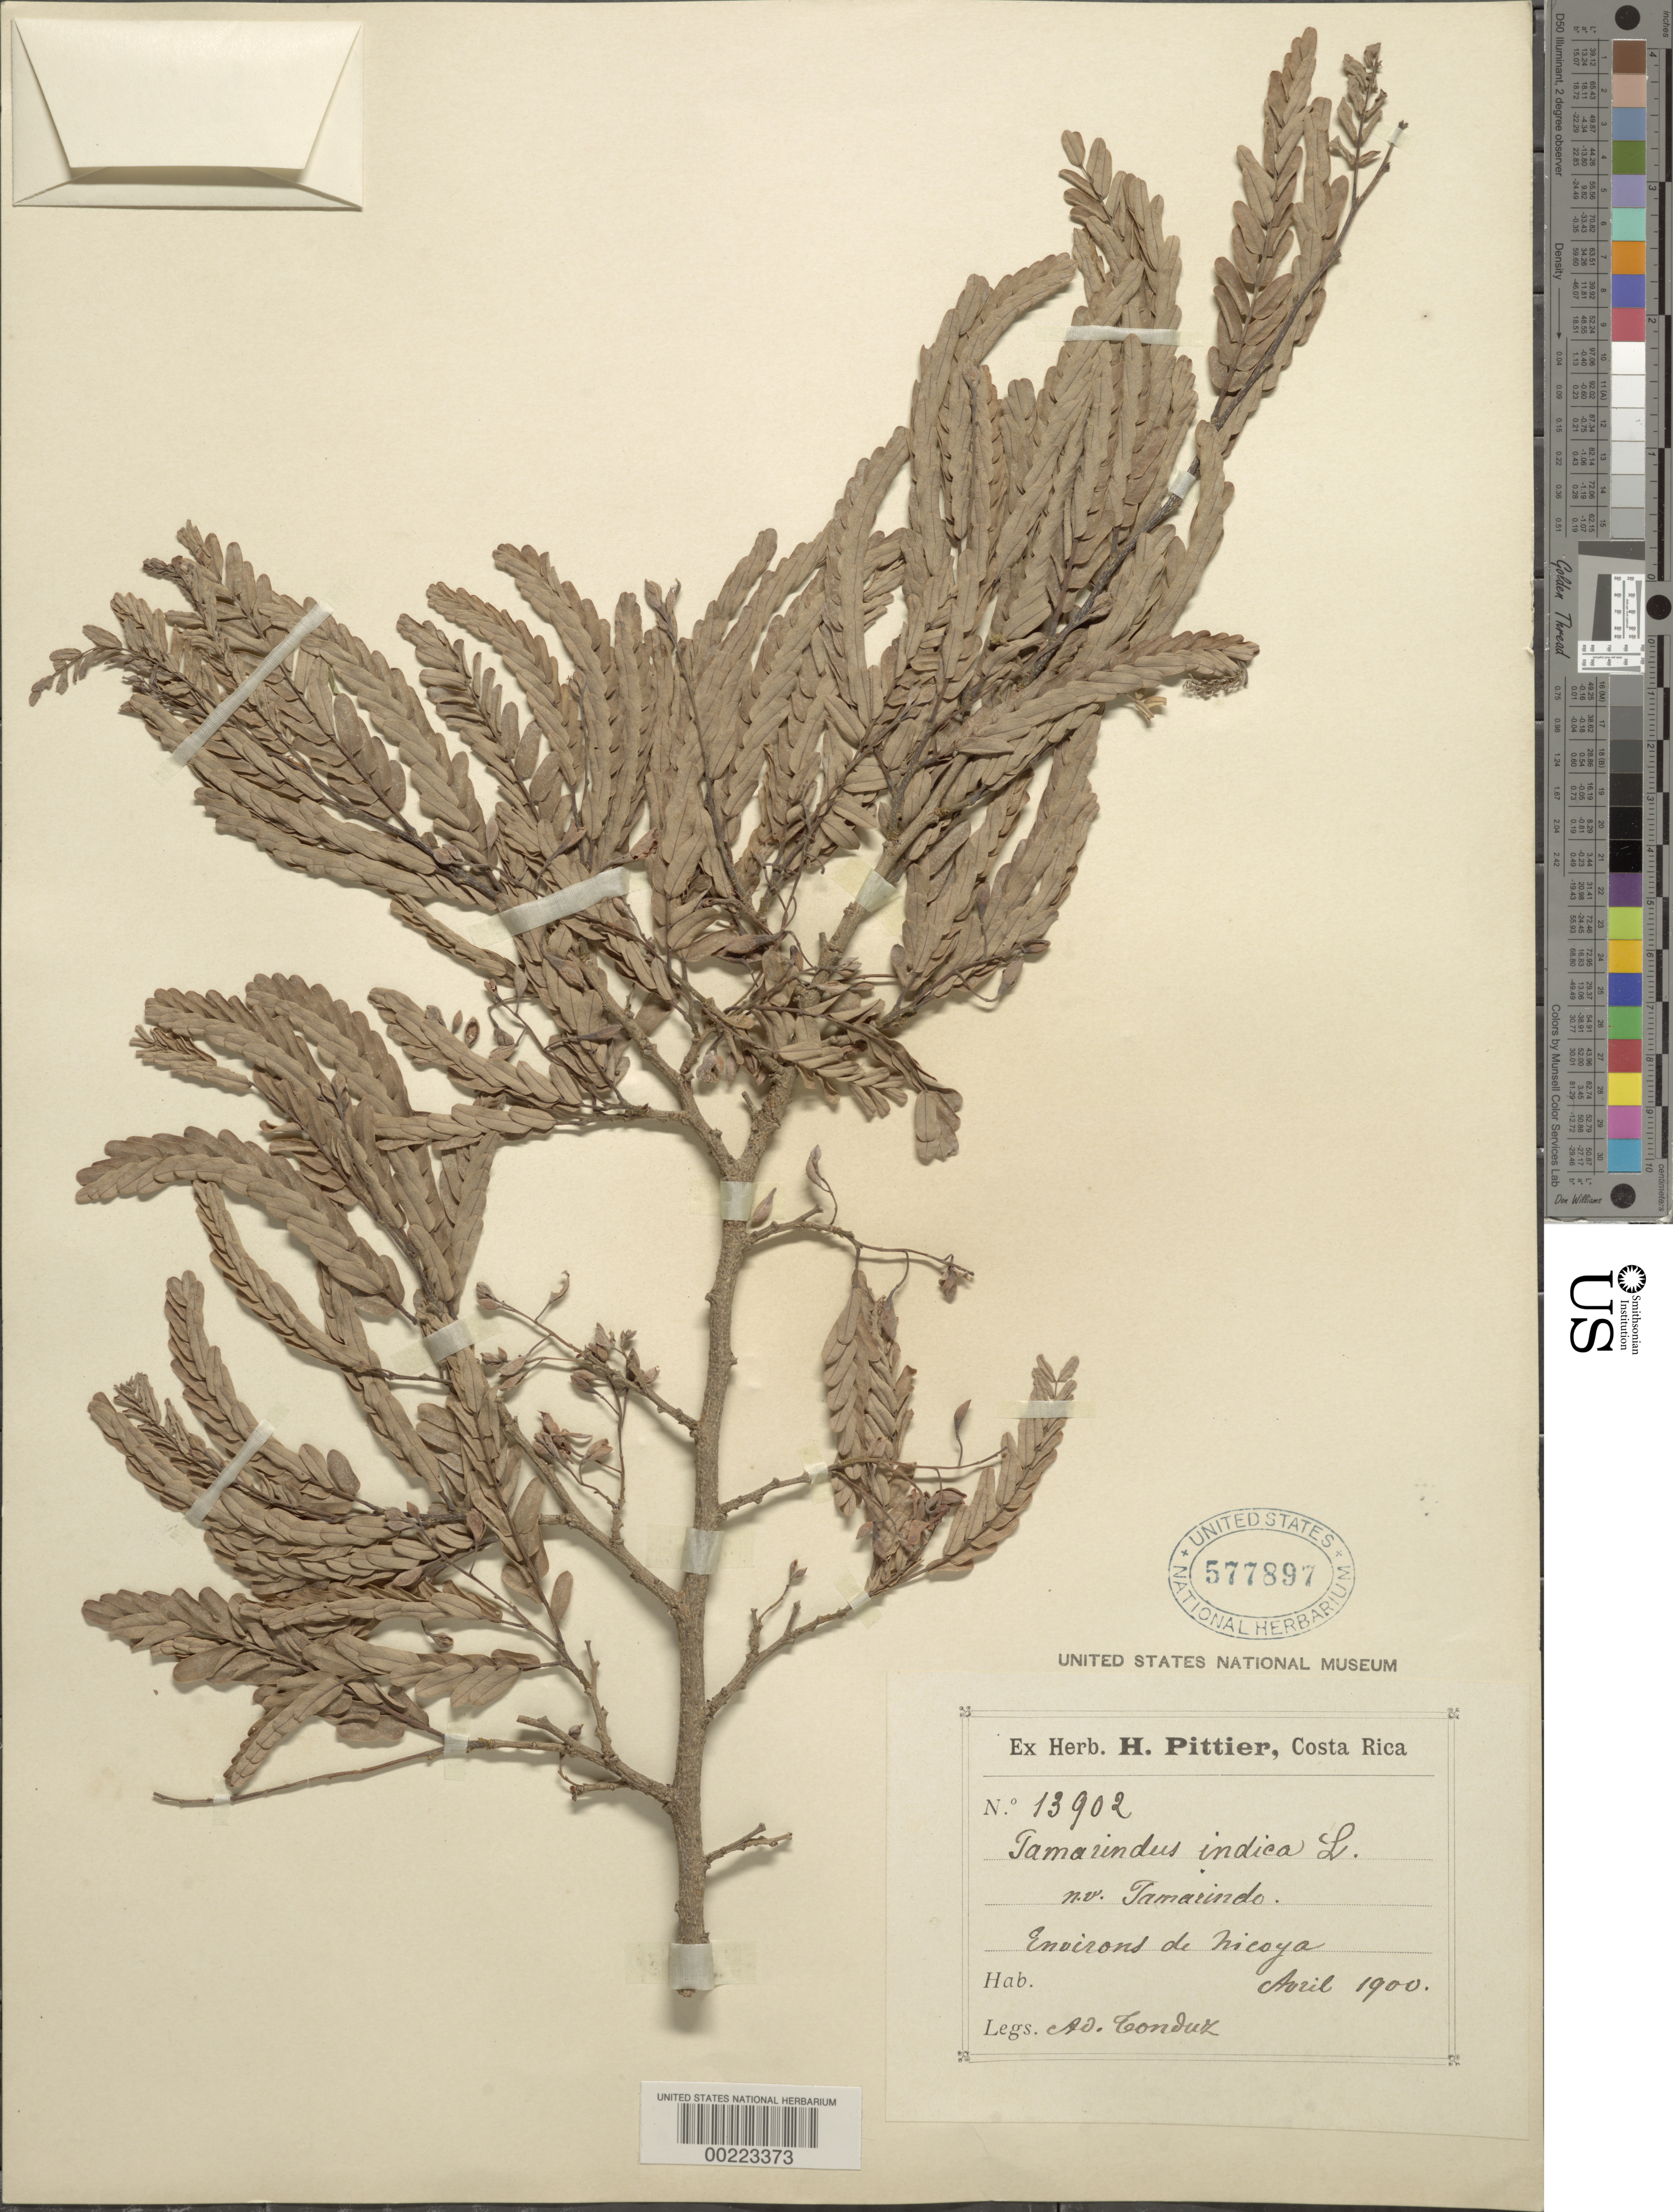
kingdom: Plantae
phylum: Tracheophyta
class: Magnoliopsida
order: Fabales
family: Fabaceae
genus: Tamarindus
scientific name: Tamarindus indica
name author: L.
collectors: A. Tonduz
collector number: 13902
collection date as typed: Apr 1900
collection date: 1900-04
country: Costa Rica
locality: Vicinity of Nicoya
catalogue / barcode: US 577897